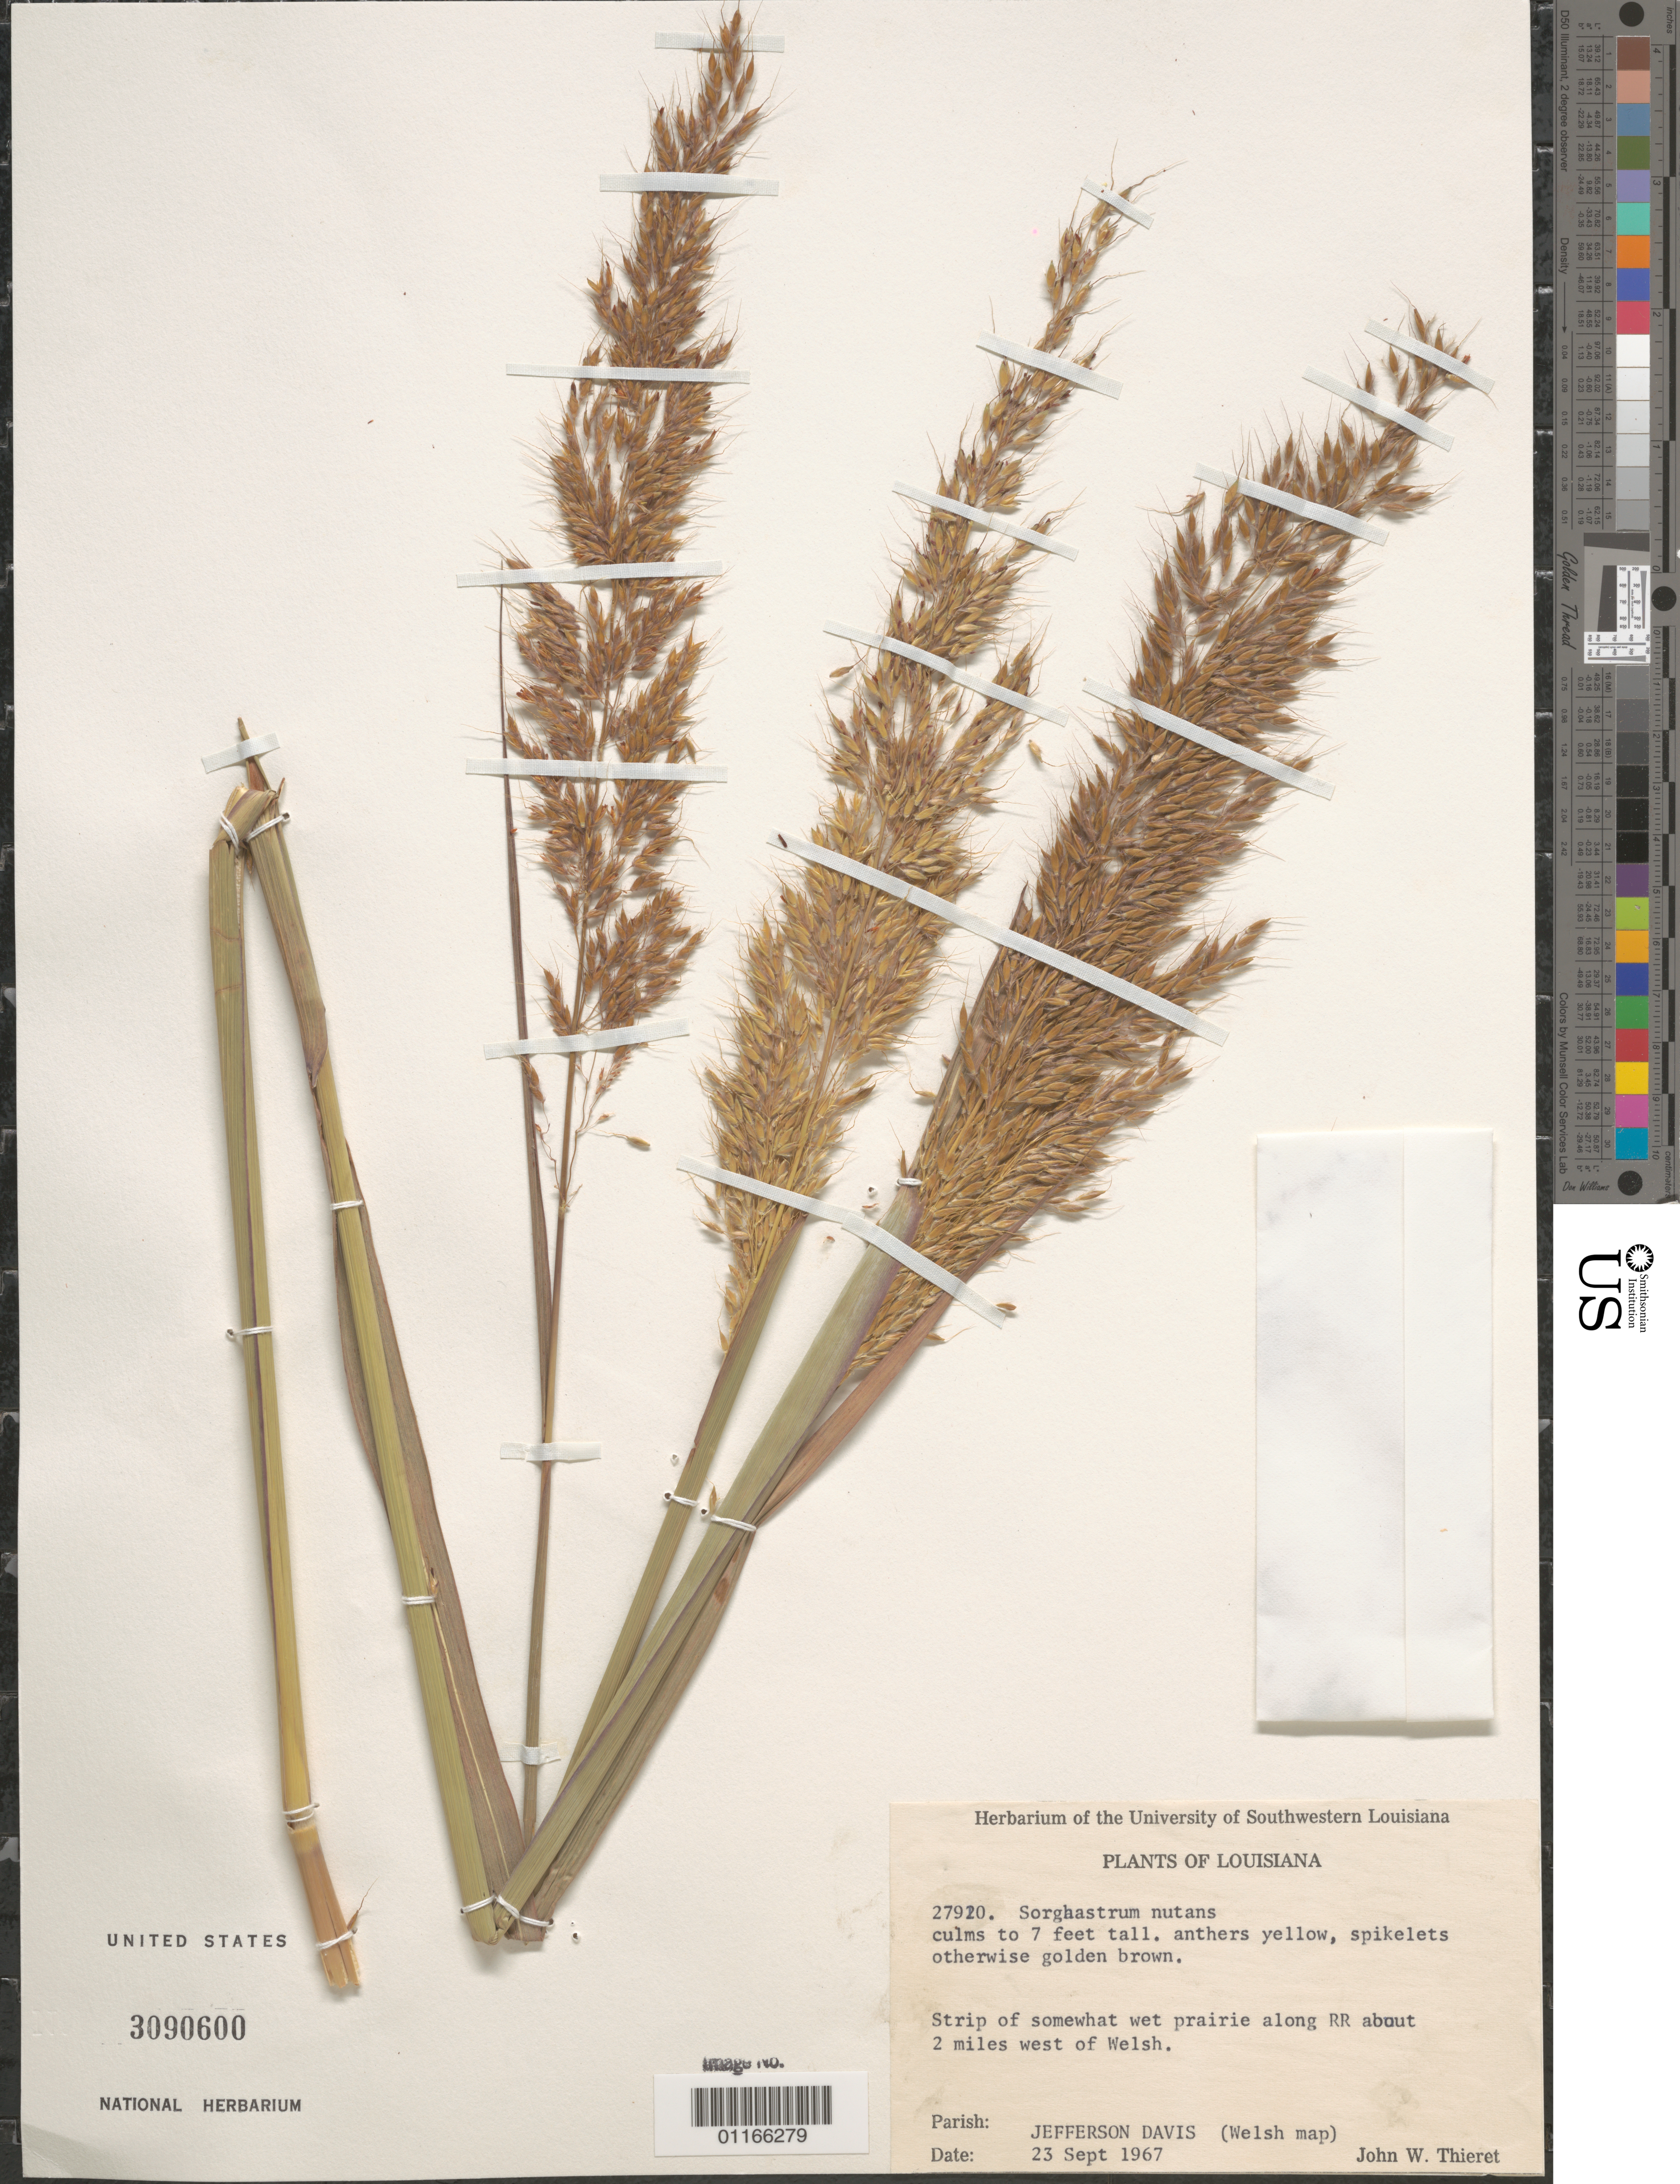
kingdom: Plantae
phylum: Tracheophyta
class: Liliopsida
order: Poales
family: Poaceae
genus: Sorghastrum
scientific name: Sorghastrum nutans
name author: (L.) Nash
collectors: J. W. Thieret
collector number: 27920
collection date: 1967-09-23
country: United States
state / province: Louisiana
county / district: Jefferson Davis Parish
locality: Along RR about 2 miles west of Welsh.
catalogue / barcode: US 3090600